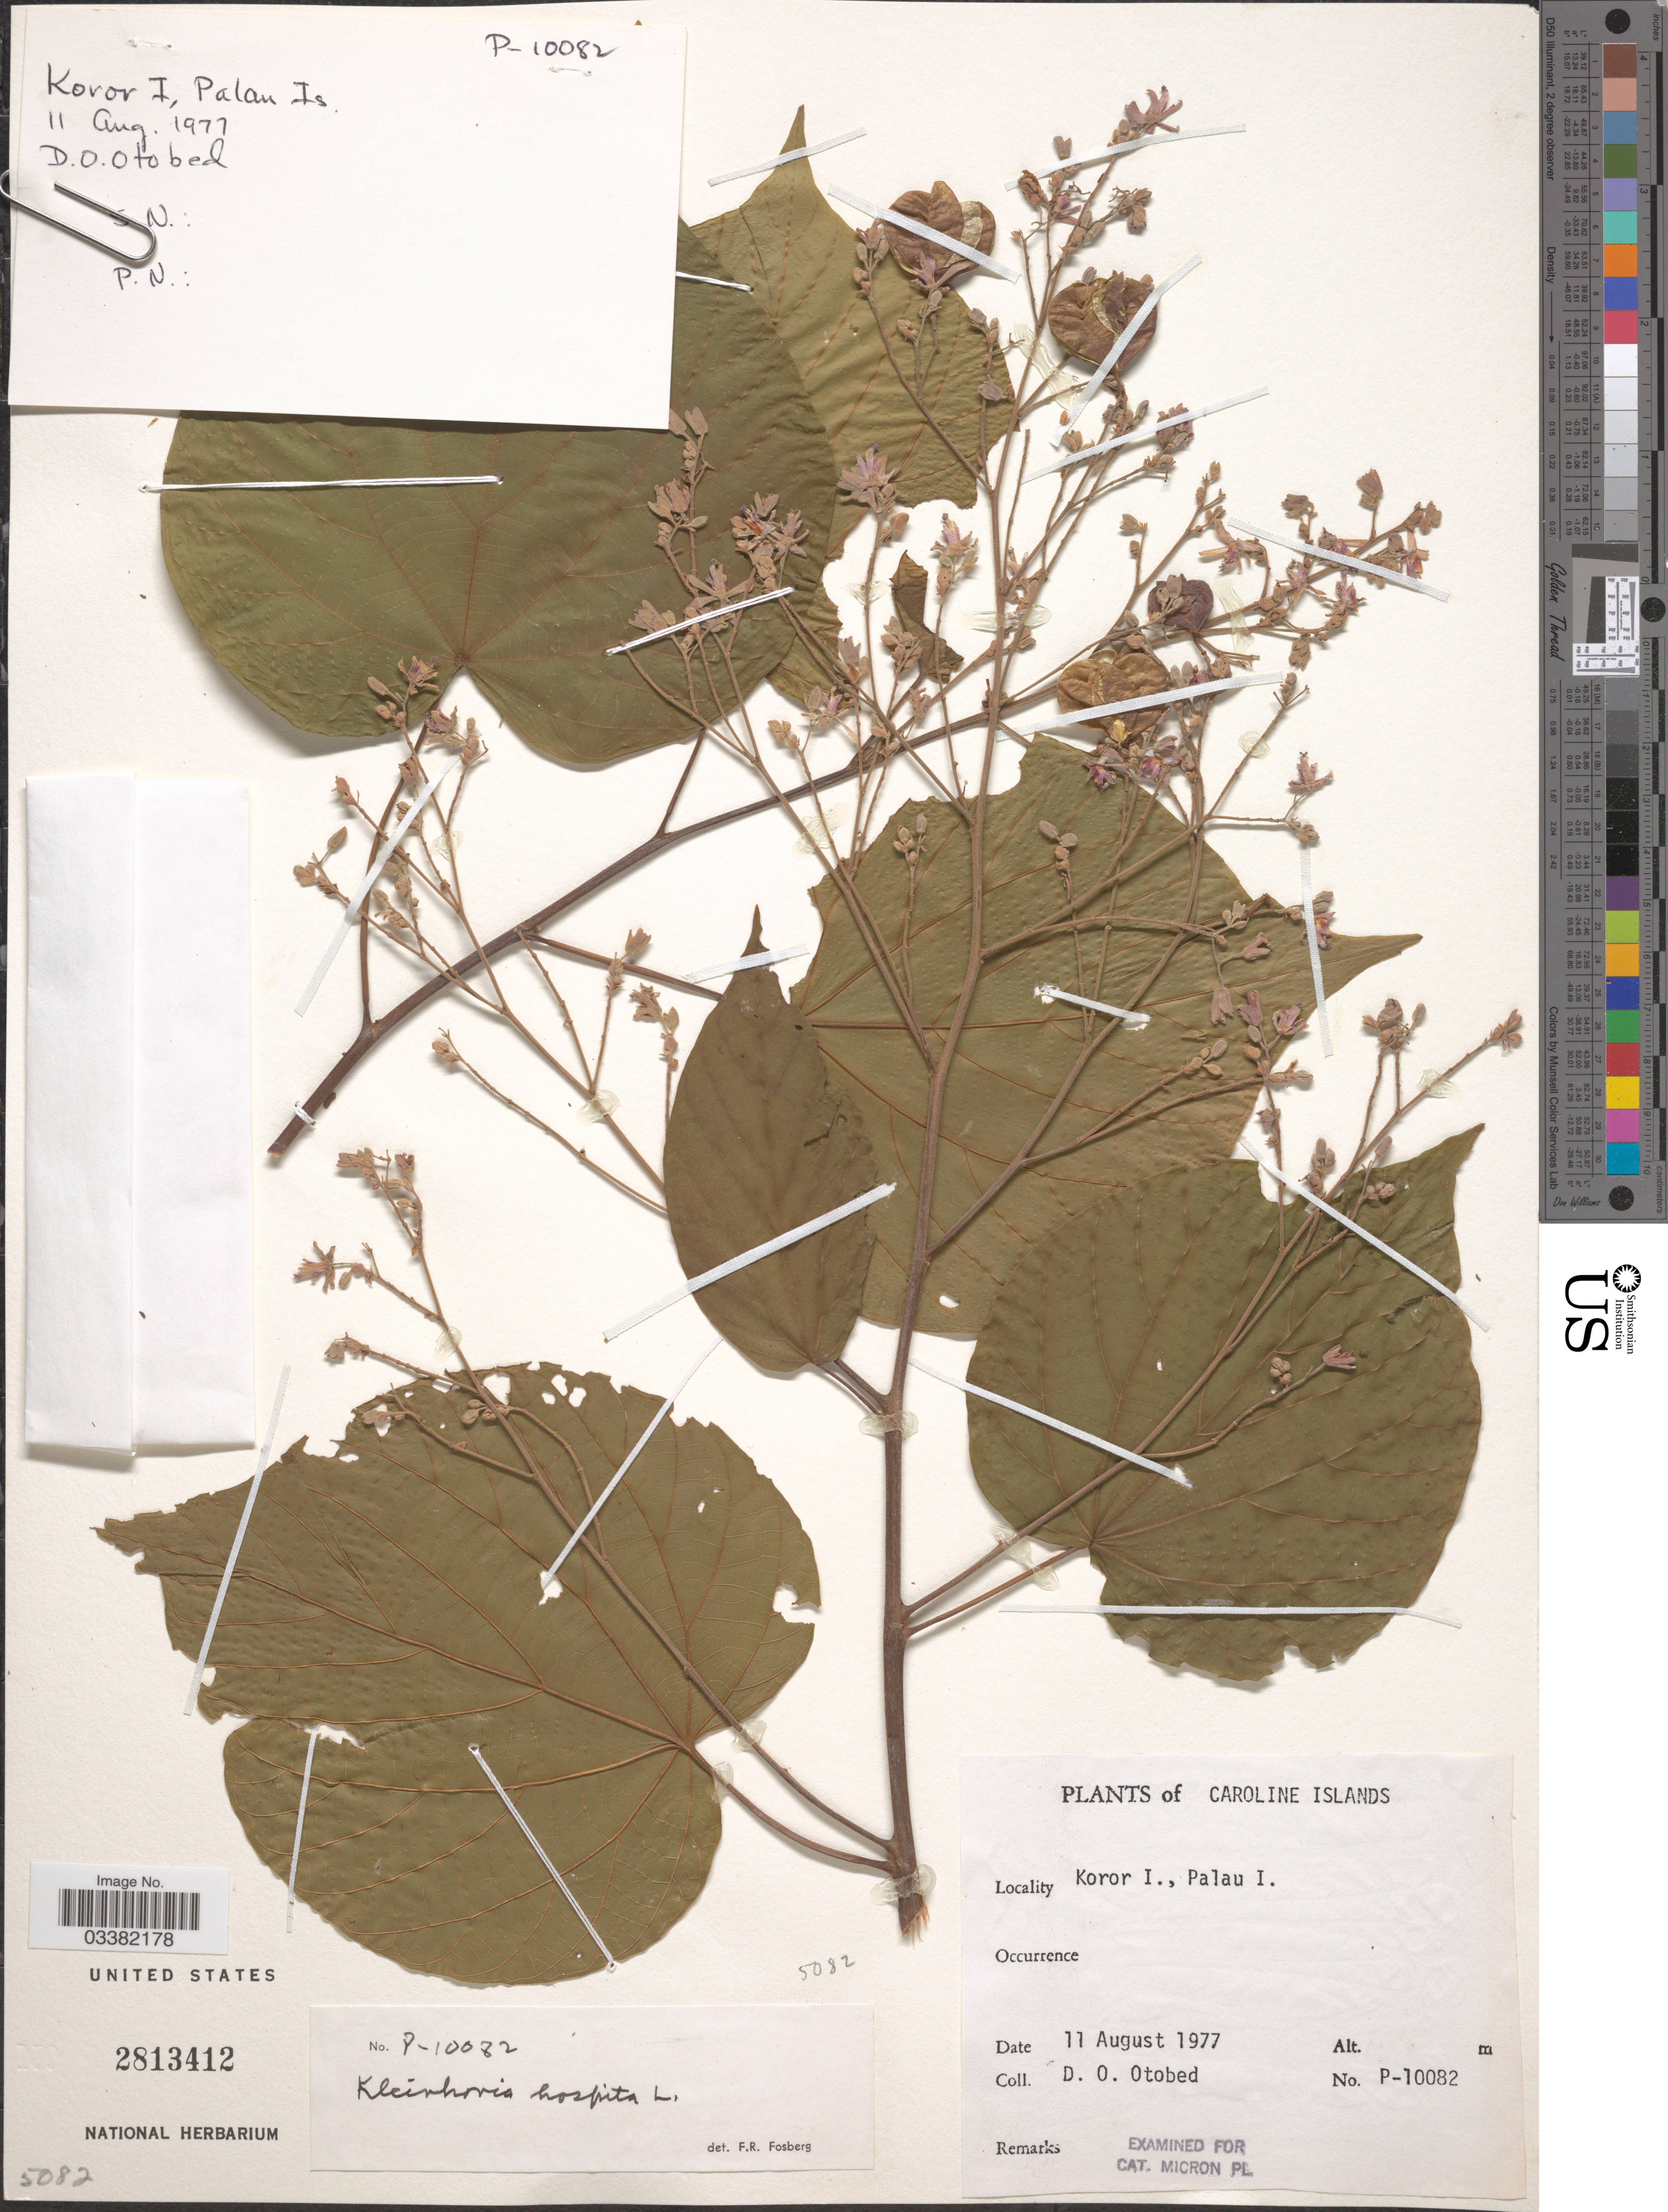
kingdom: Plantae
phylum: Tracheophyta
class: Magnoliopsida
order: Malvales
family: Malvaceae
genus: Kleinhovia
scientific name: Kleinhovia hospita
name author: L.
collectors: D. O. Otobed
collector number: P-10082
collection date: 1977-08-11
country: Palau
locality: Caroline Islands. Koror I., Palau I.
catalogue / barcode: US 2813412